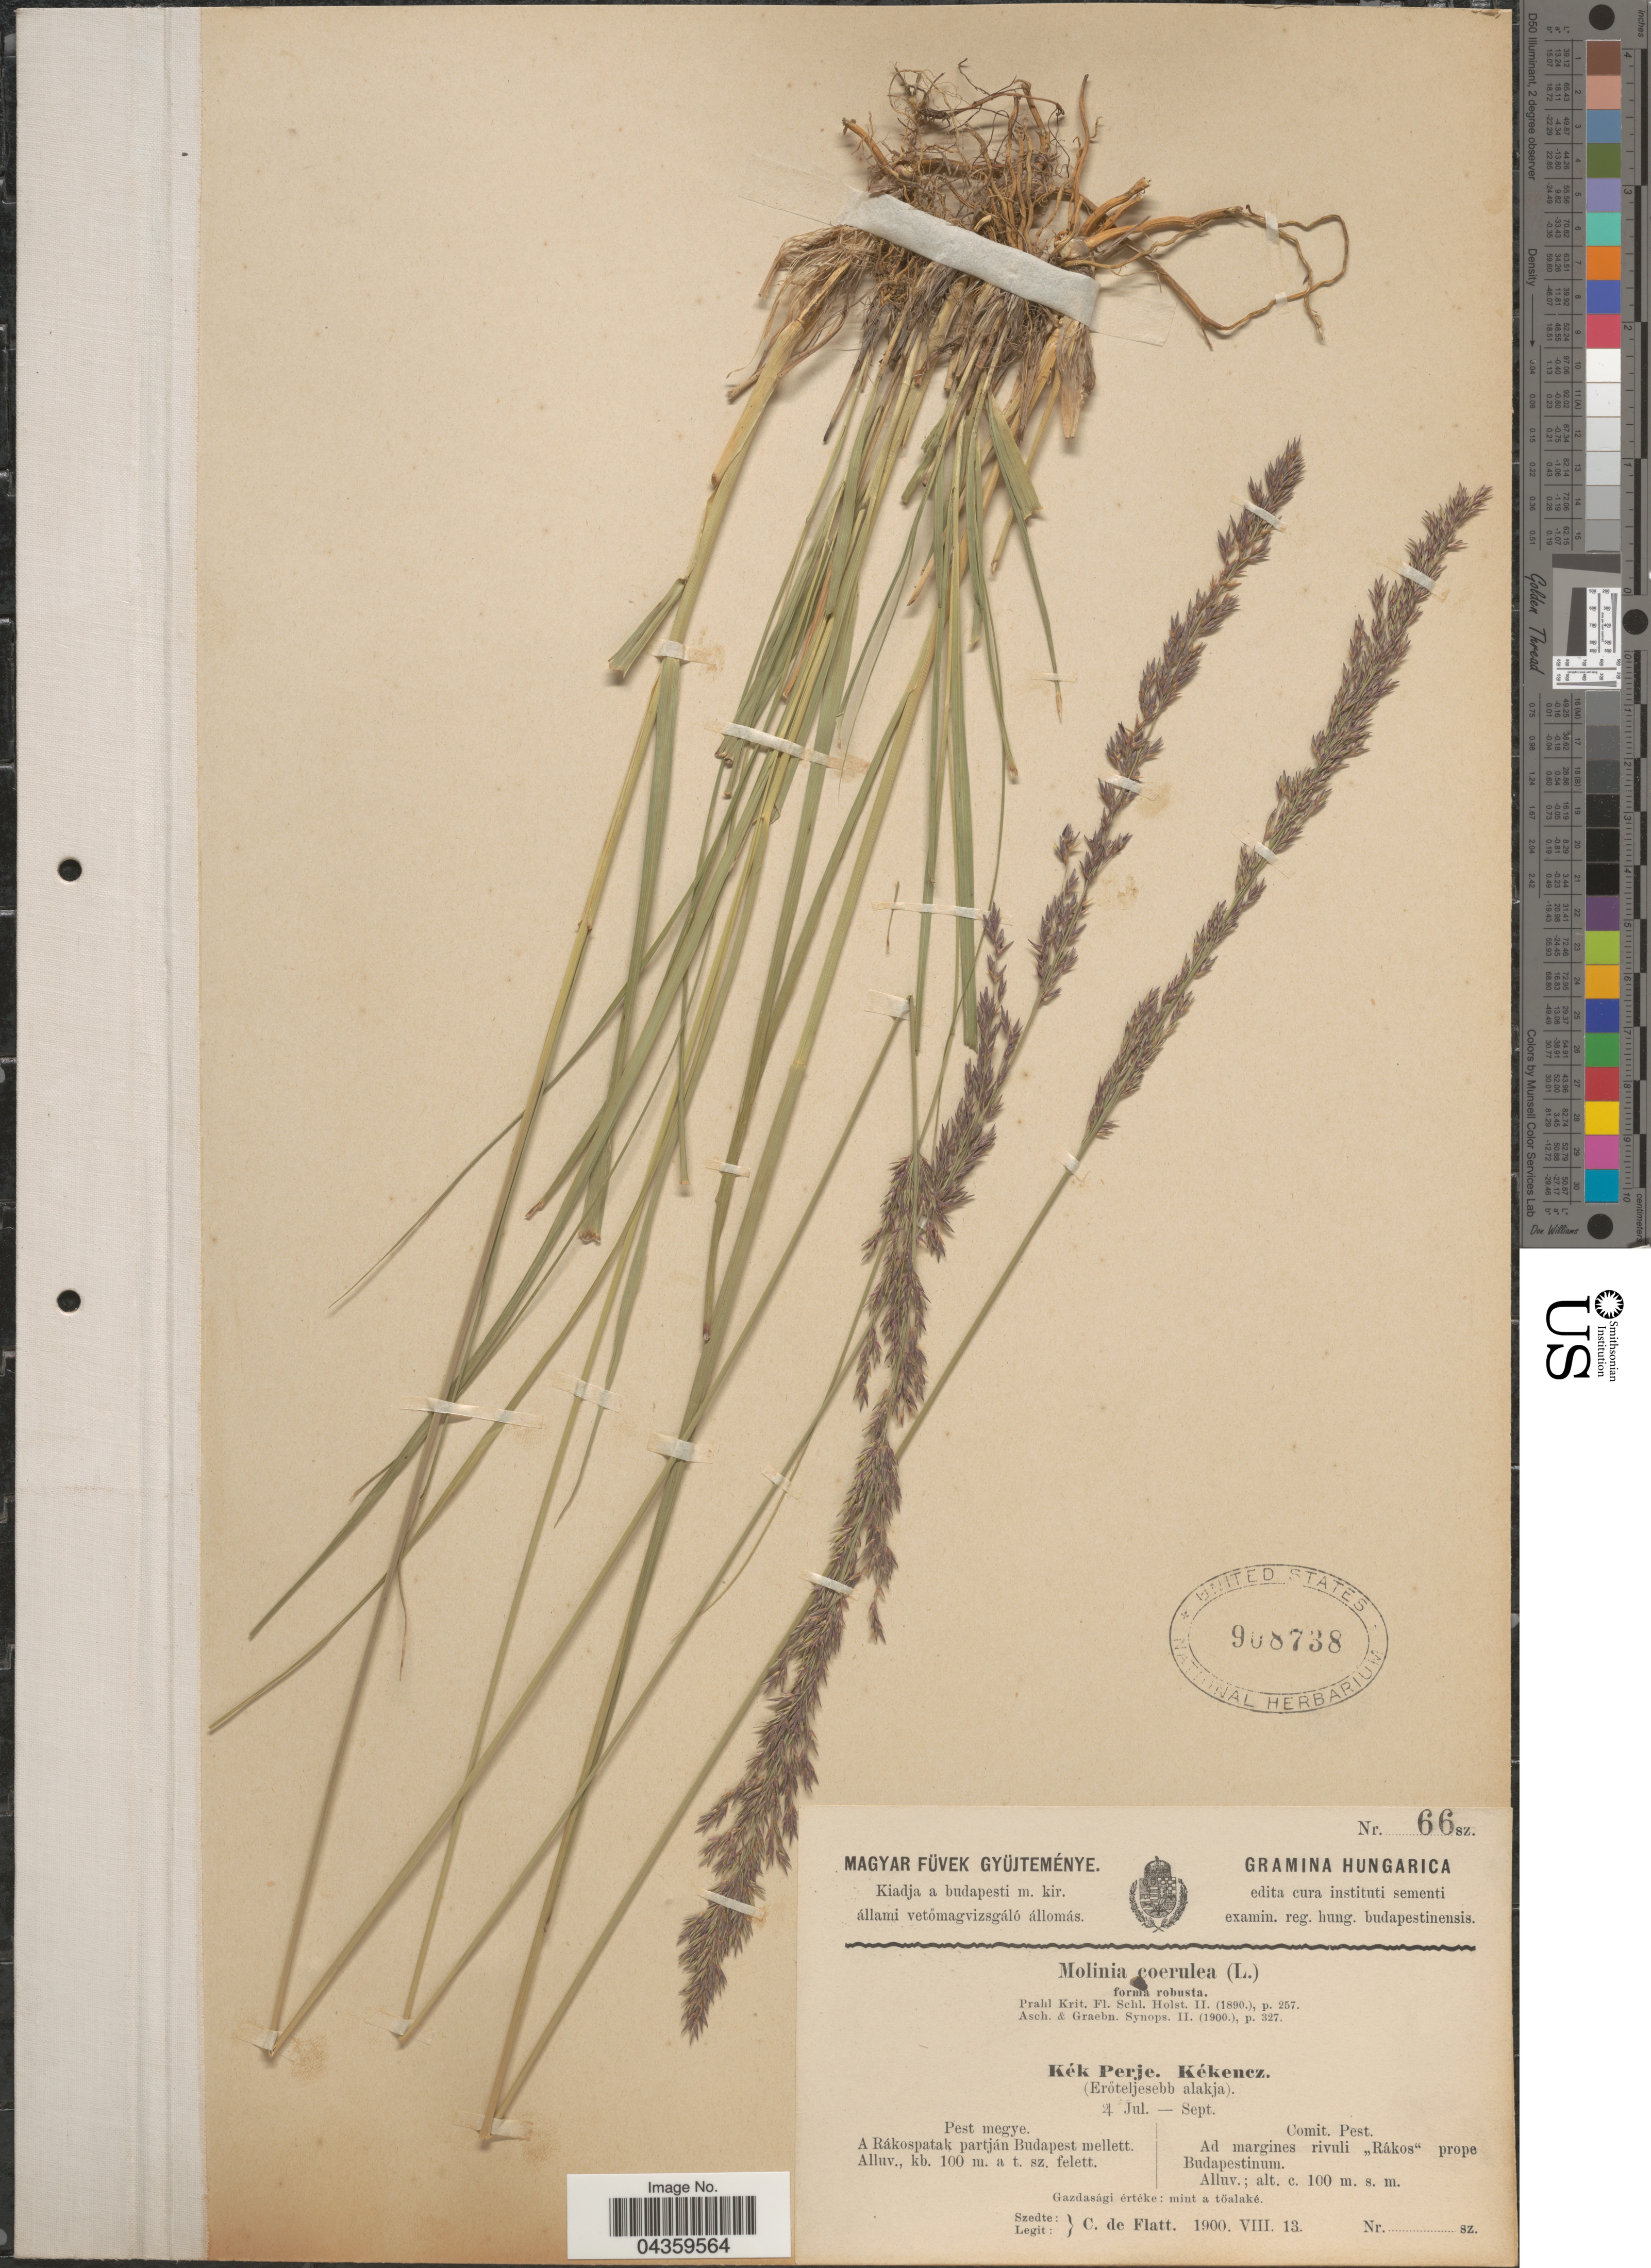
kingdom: Plantae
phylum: Tracheophyta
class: Liliopsida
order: Poales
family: Poaceae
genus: Molinia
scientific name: Molinia caerulea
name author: (L.) Moench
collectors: C. de Flatt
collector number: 66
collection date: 1900-08-13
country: Hungary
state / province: Pest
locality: Comit. Pest. Ad margines rivuli "Rákos" prope Budapestinum.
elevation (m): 100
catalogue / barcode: US 908738